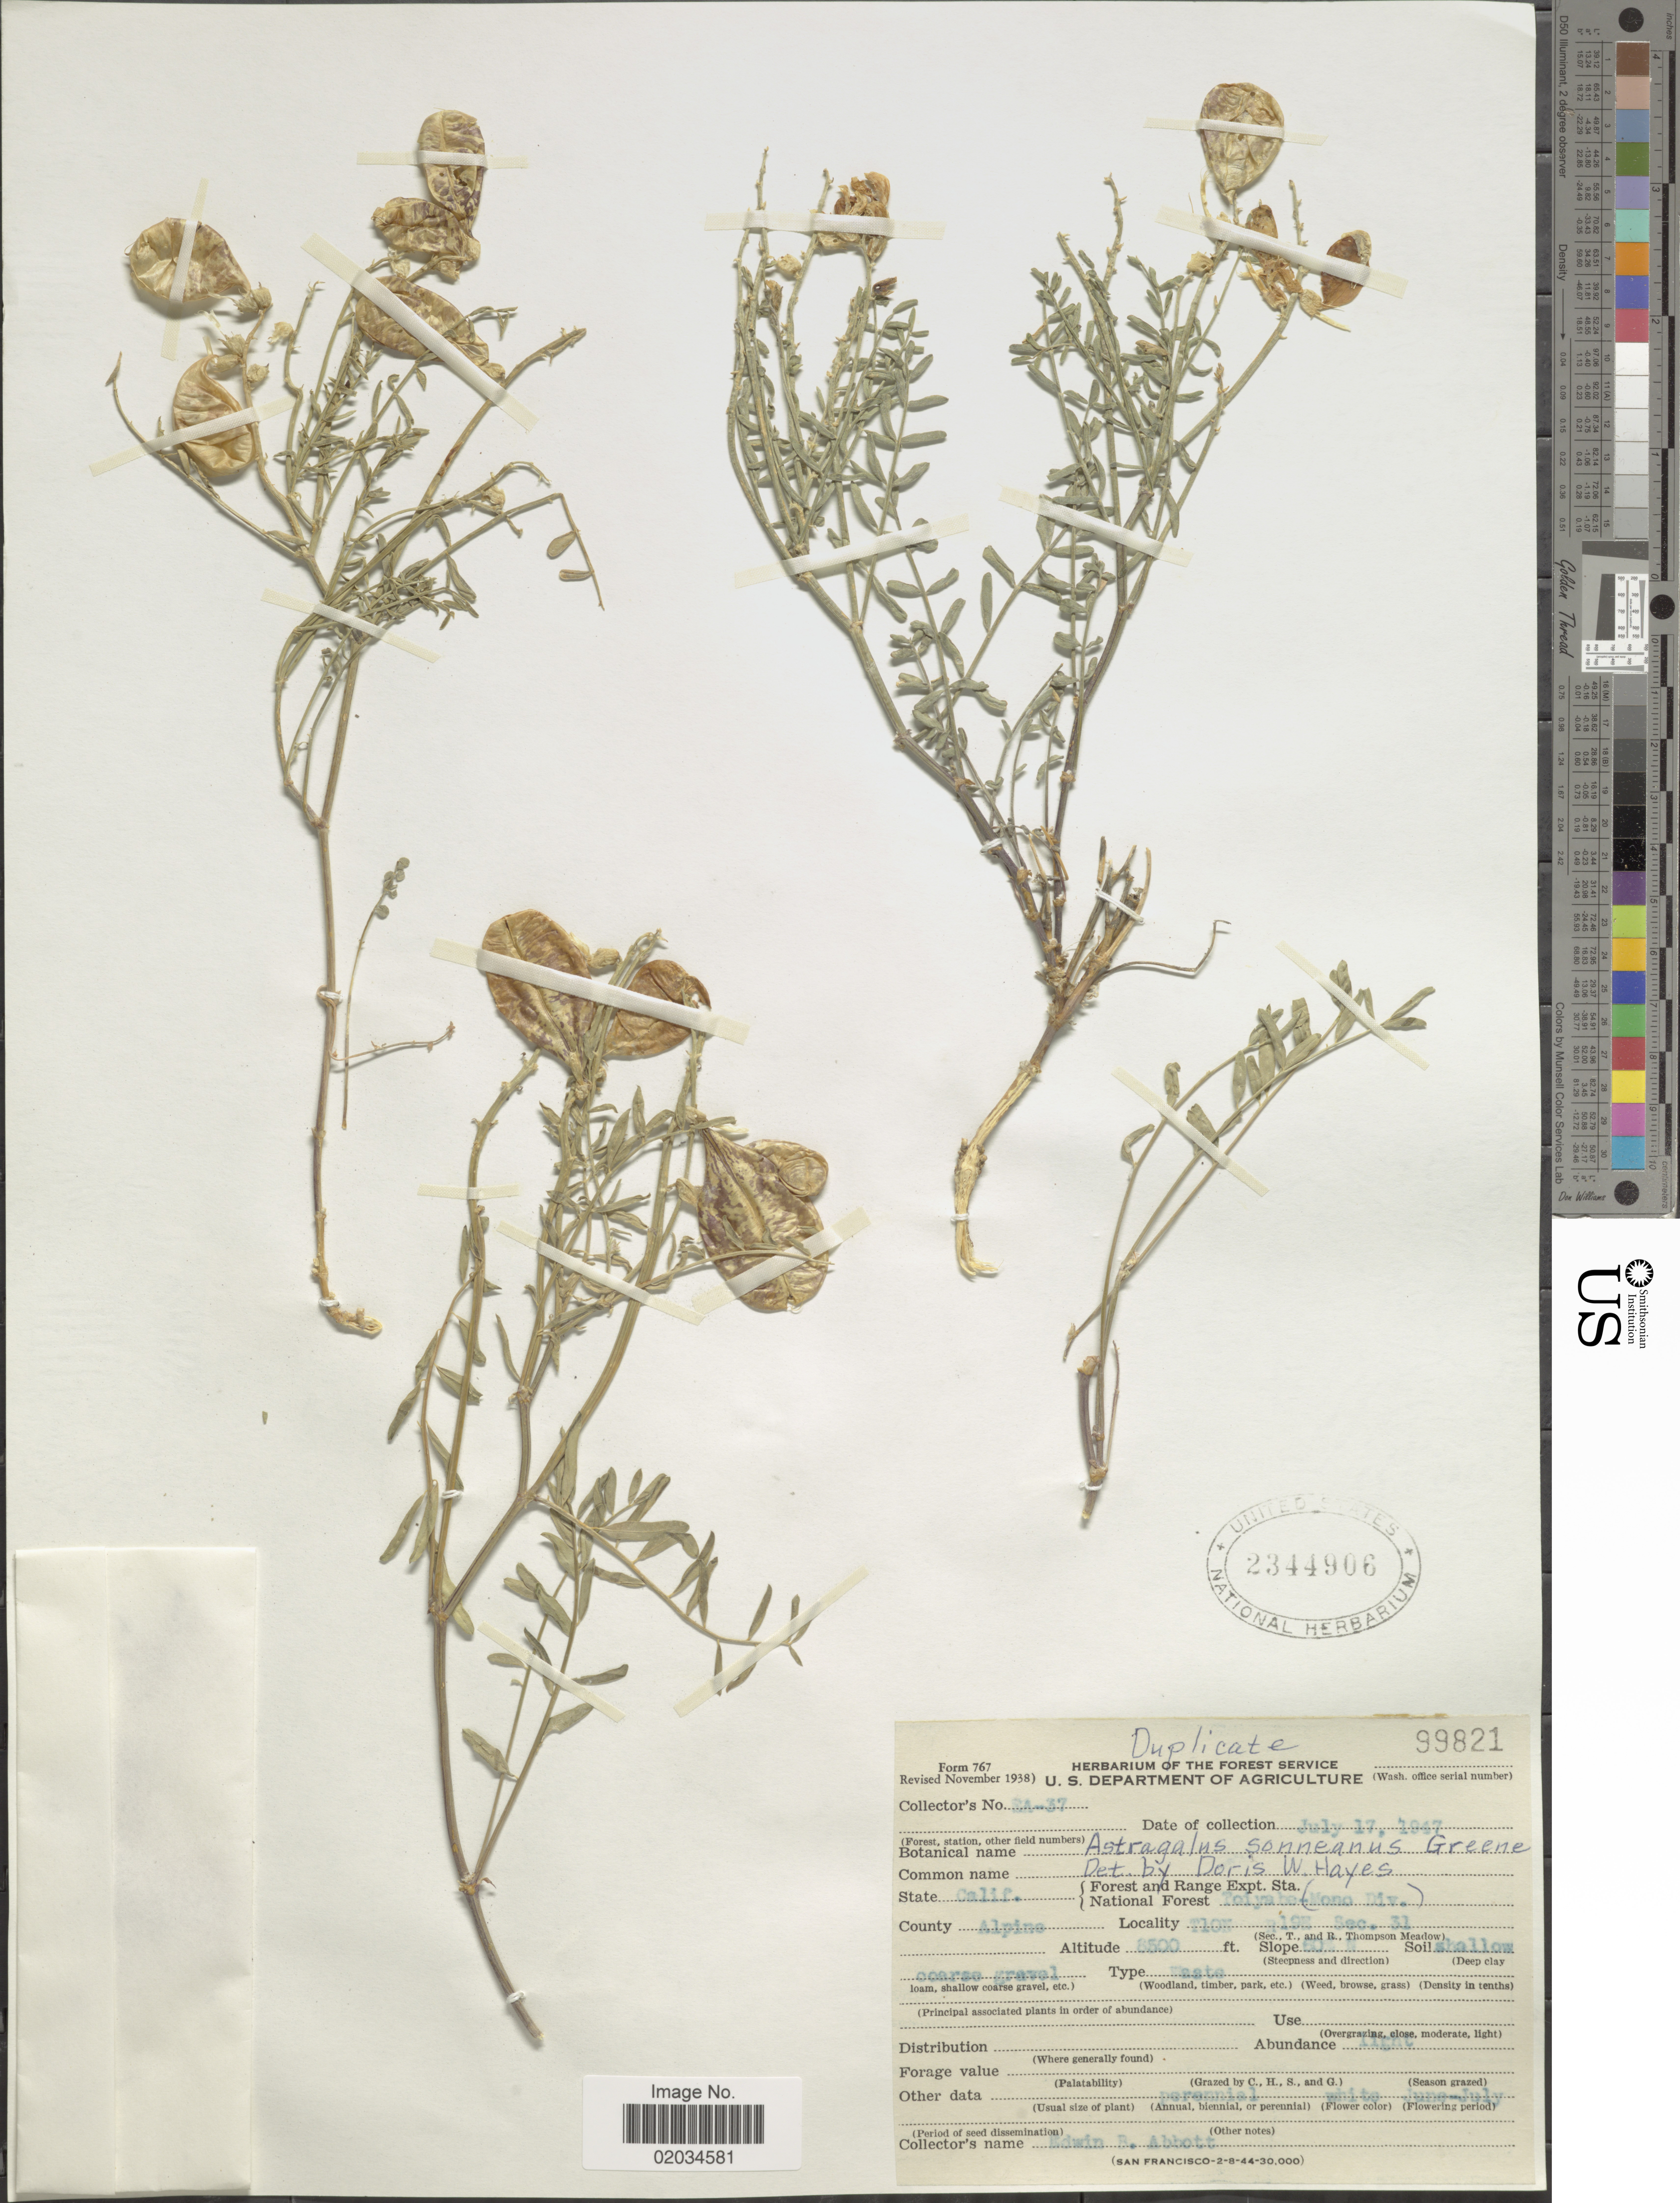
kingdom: Plantae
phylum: Tracheophyta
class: Magnoliopsida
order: Fabales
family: Fabaceae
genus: Astragalus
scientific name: Astragalus sonneanus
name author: Greene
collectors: E. Abbott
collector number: EA-37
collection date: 1947-07-17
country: United States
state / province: California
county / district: Alpine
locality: Forest and Range Expt. Sta. National Forest Toiyabe (-Mono Div.), Alpine County, TLOE N19E. Sec. 31.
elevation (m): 2591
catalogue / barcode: US 2344906